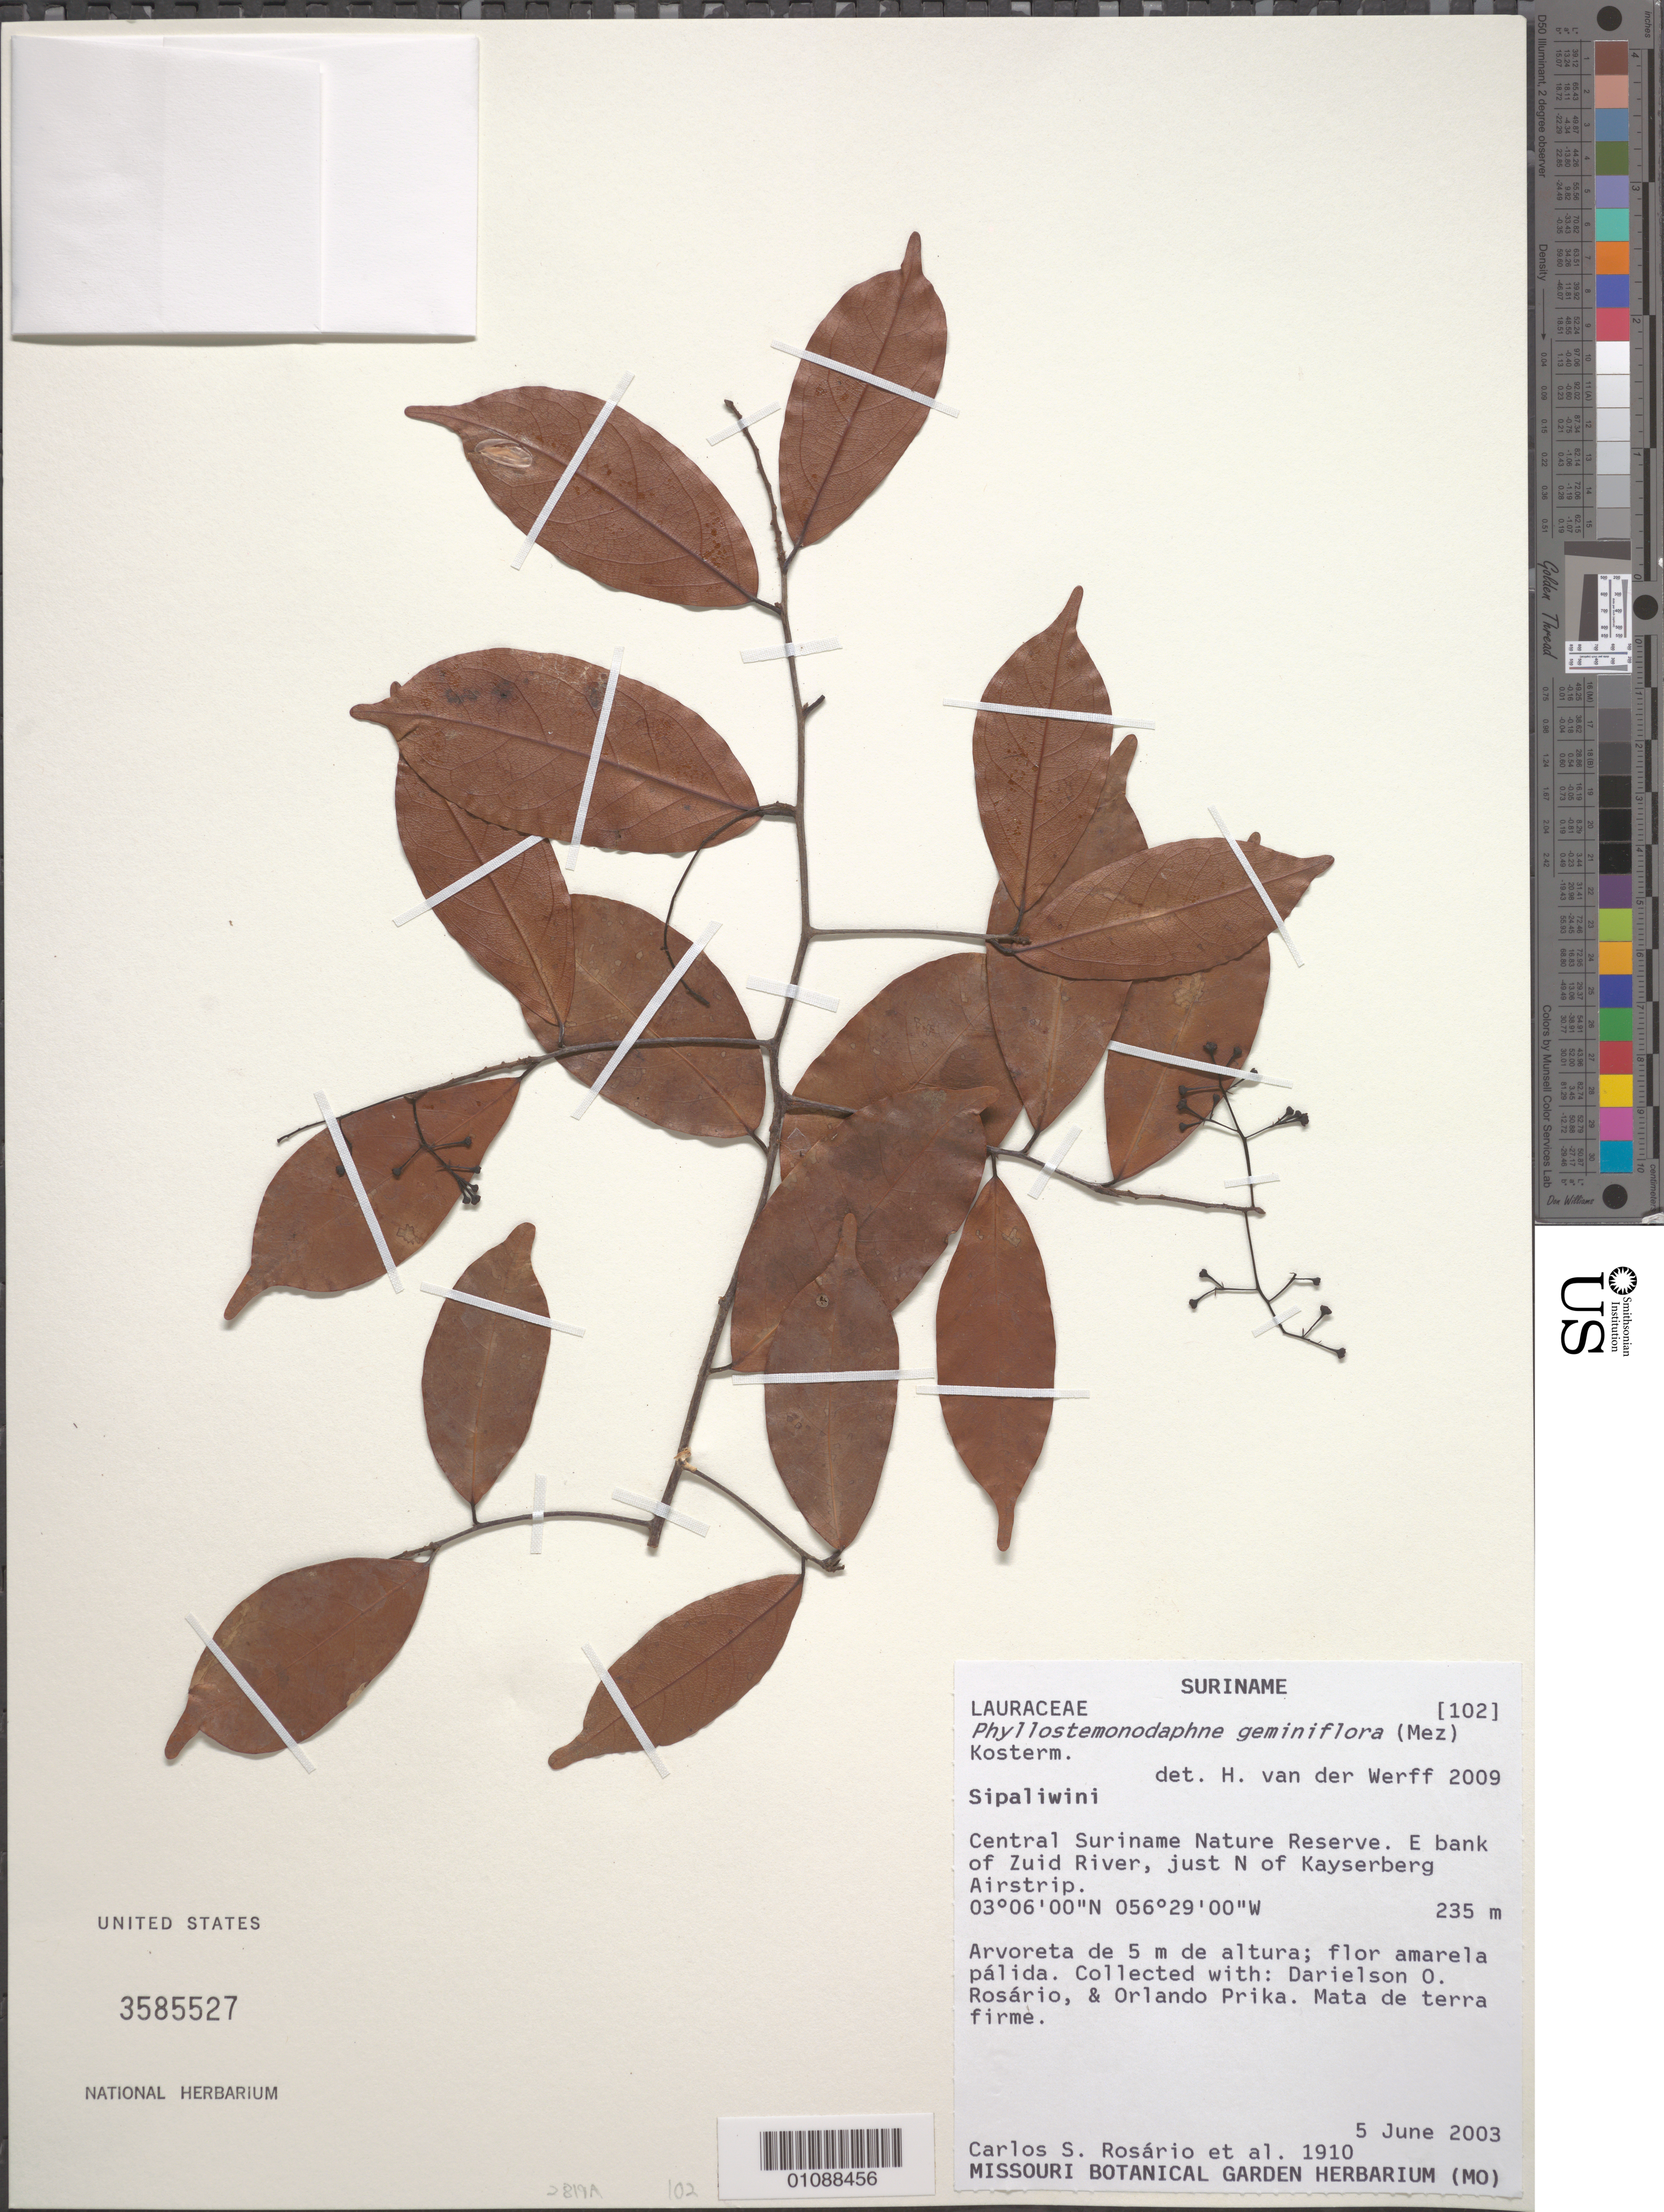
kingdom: Plantae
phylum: Tracheophyta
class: Magnoliopsida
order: Laurales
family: Lauraceae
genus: Phyllostemonodaphne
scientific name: Phyllostemonodaphne geminiflora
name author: (Hieron.) Kosterm.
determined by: van der Werff, H., (MO), Missouri Botanical Garden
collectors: C. S. Rosário, D. Rosario & O. Prika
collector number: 1910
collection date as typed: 5-Jun-03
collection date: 2003-06-05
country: Suriname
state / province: Sipaliwini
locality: Central SURINAMEe Nature Reserve. E bank of Zuid River, just north of Kayserberg Airstrip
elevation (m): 235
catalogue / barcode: US 3585527